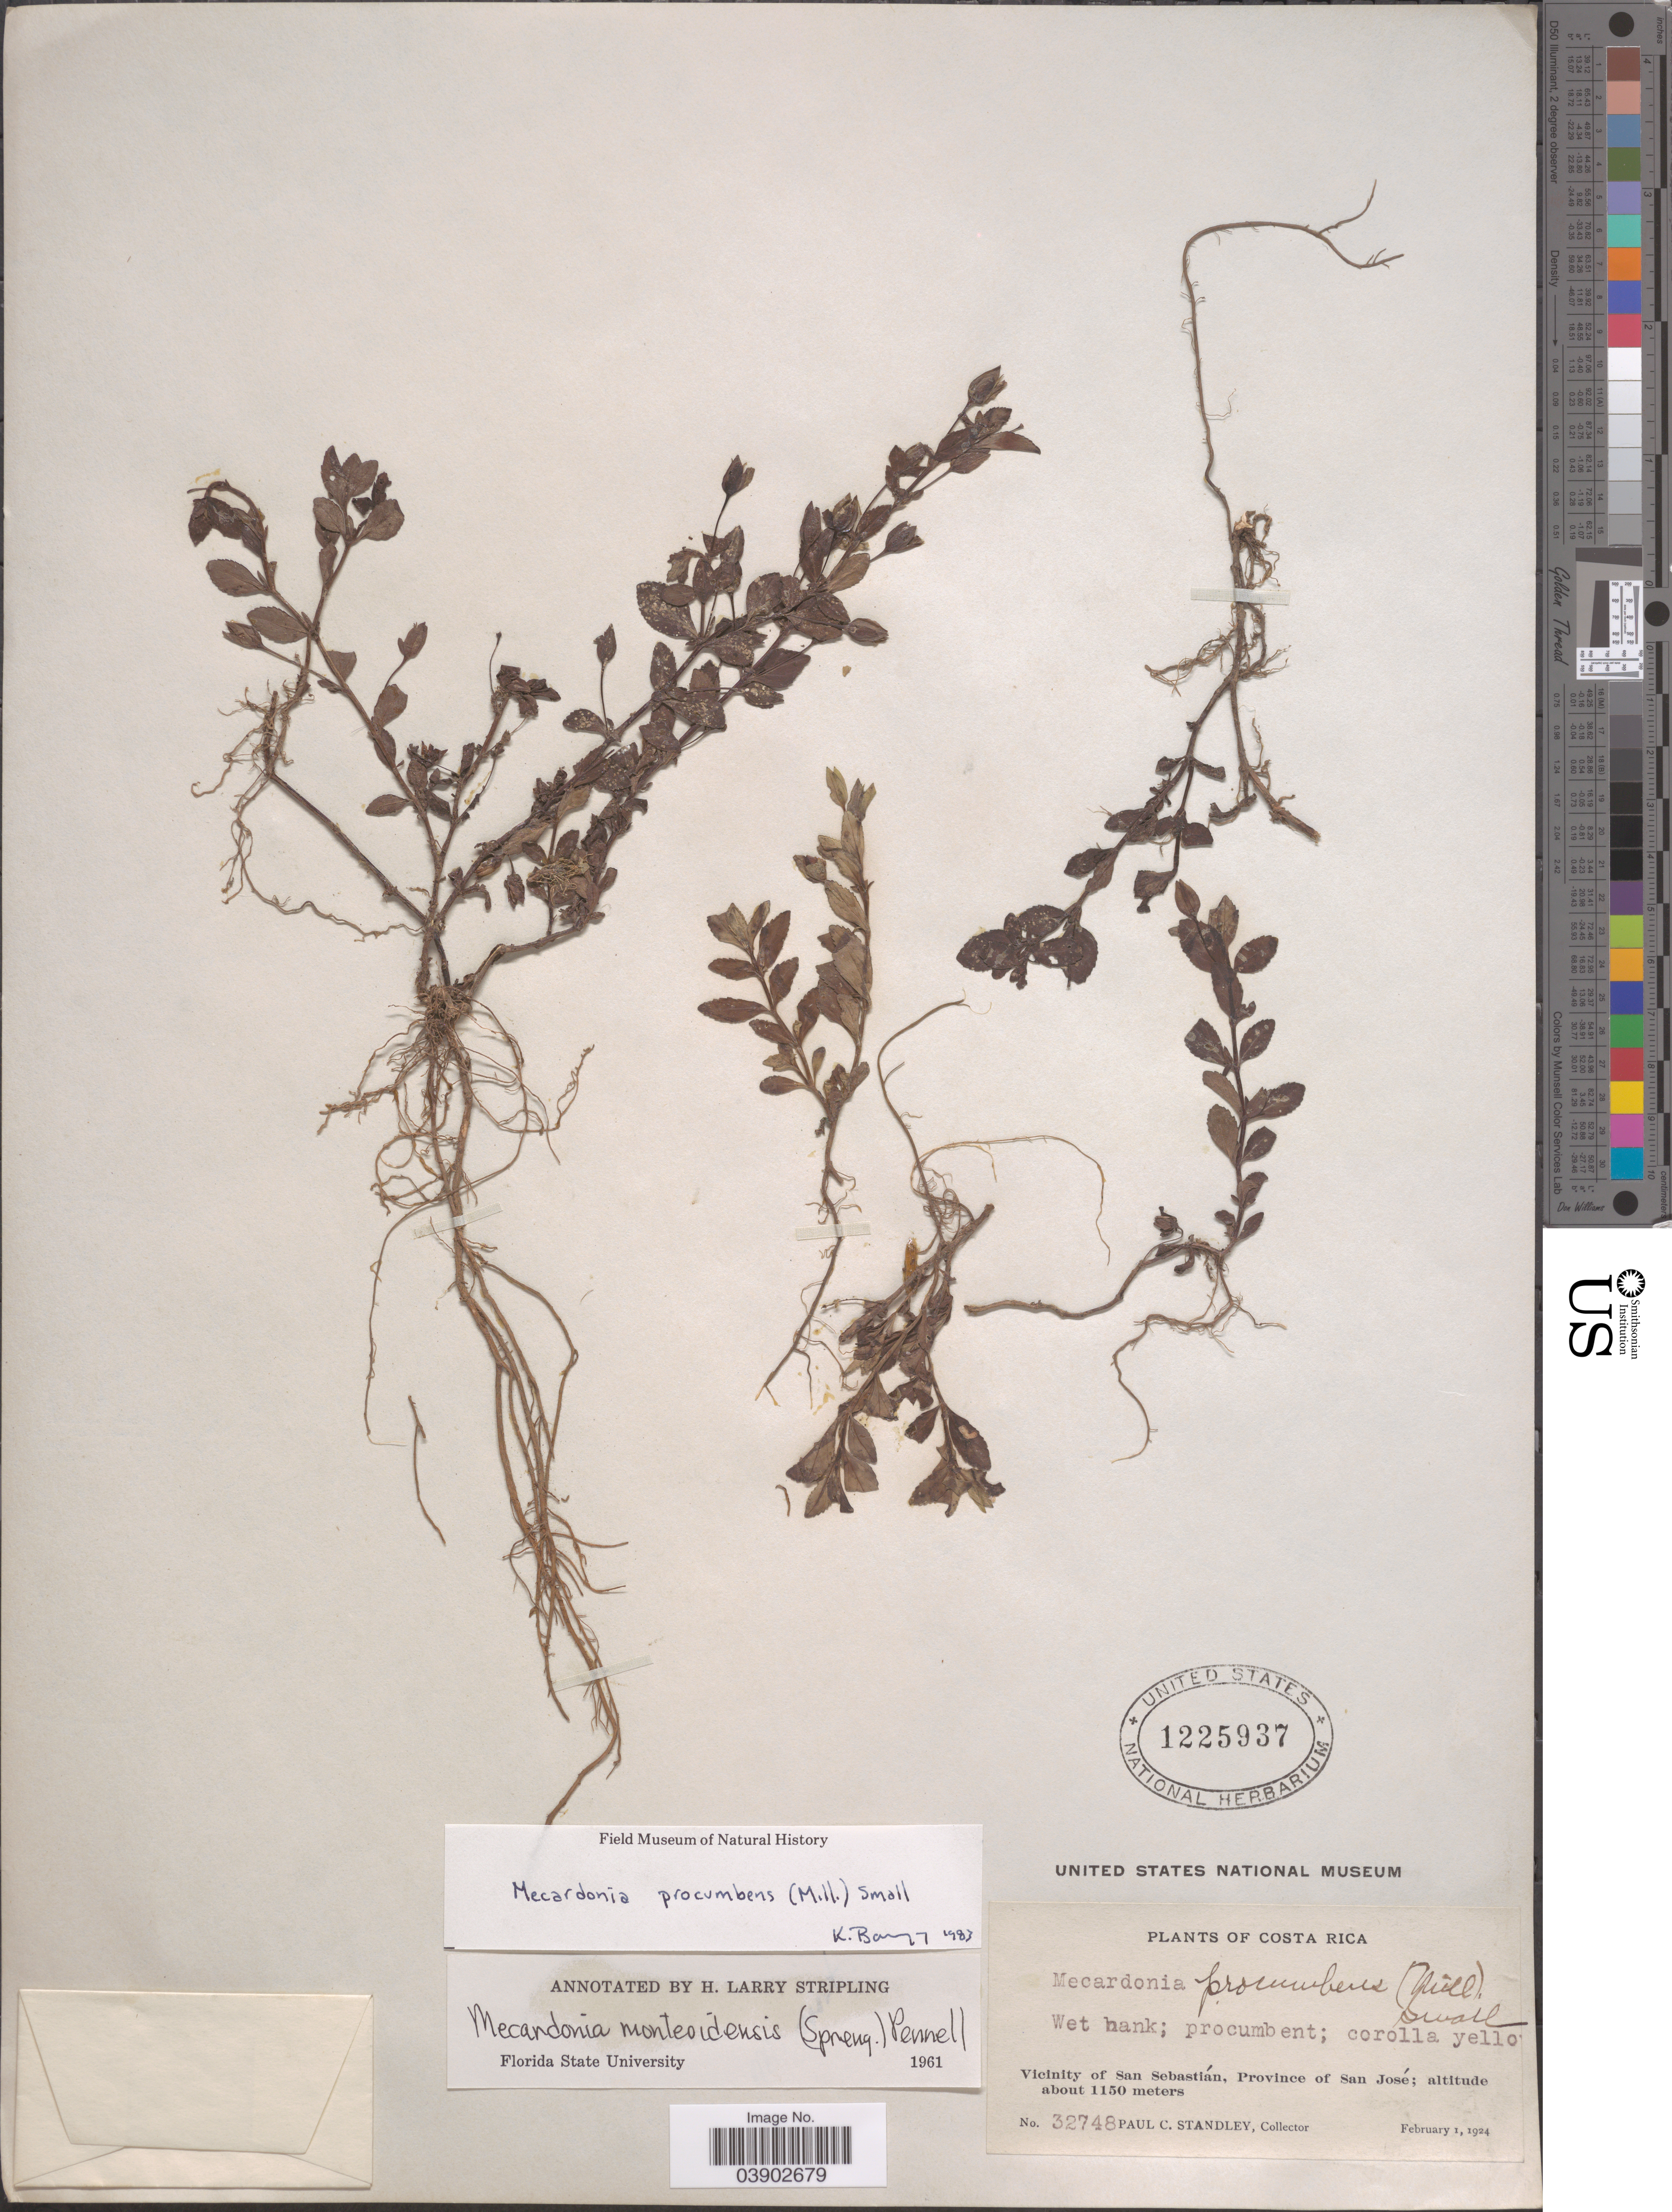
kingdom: Plantae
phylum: Tracheophyta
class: Magnoliopsida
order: Lamiales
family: Plantaginaceae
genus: Mecardonia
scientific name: Mecardonia procumbens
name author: (Mill.) Small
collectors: P. C. Standley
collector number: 32748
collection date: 1924-02-01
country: Costa Rica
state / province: San José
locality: Vicinity of San Sebastián.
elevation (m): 1150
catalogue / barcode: US 1225937